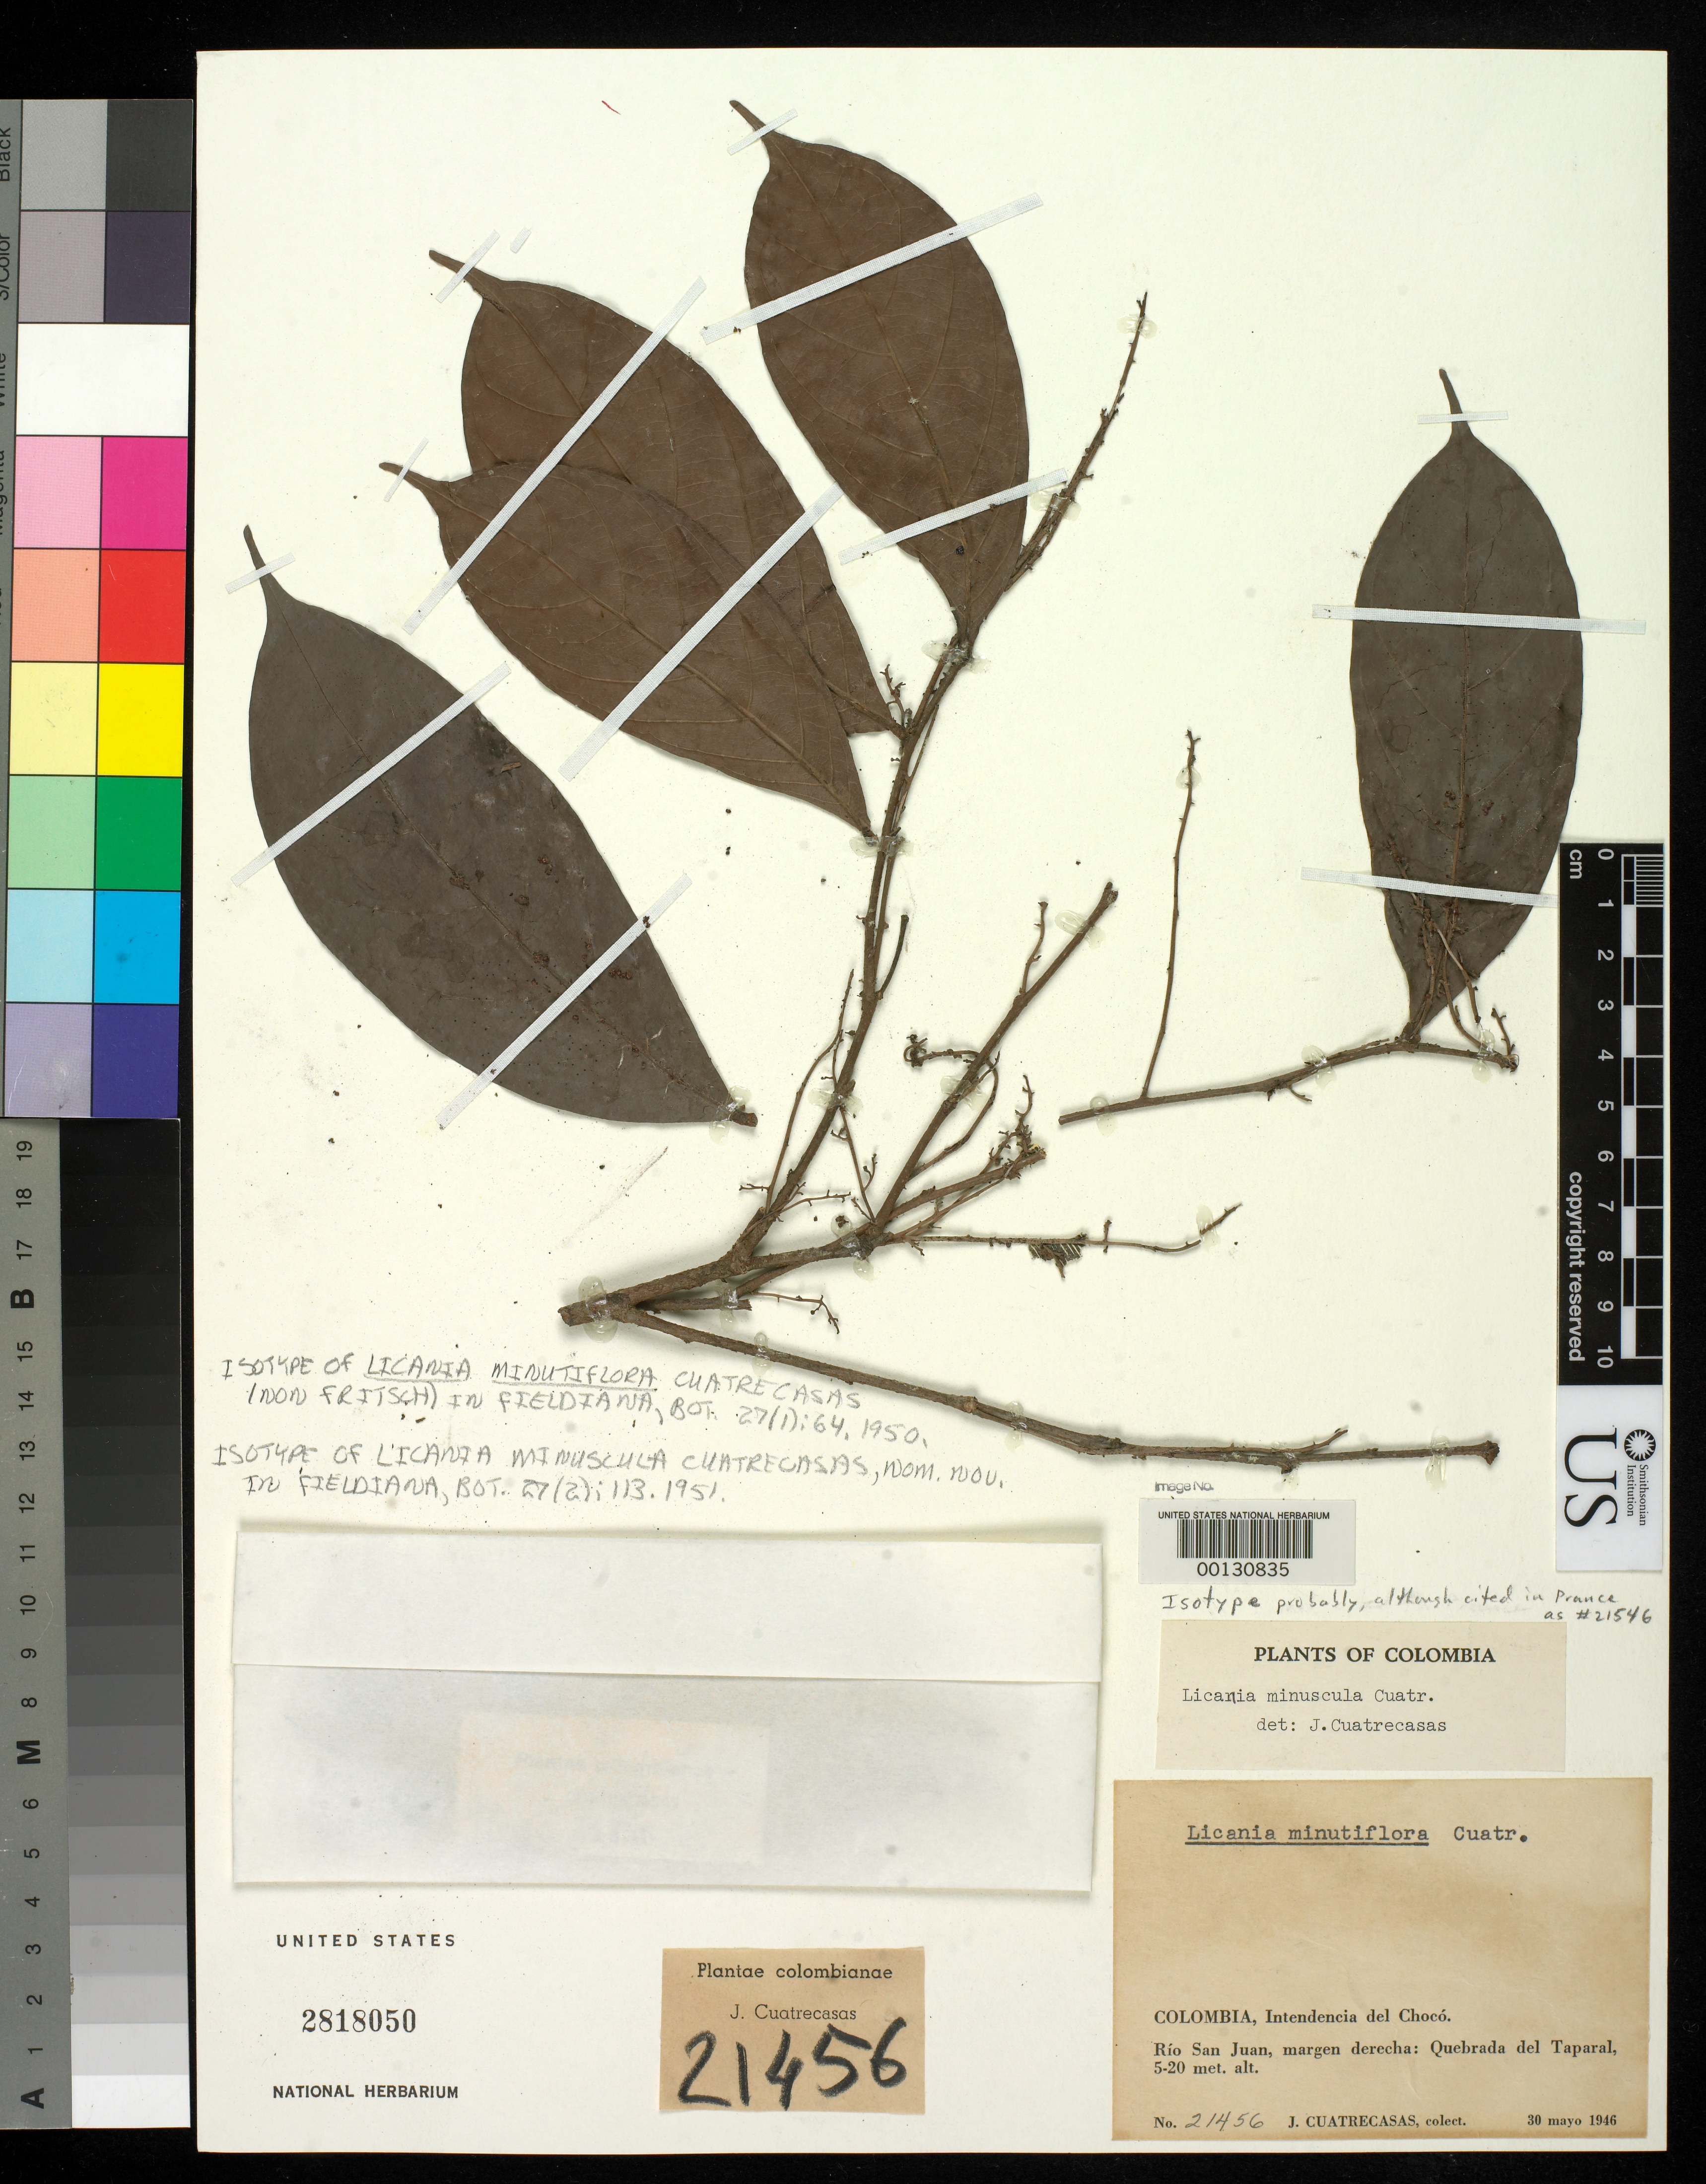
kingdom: Plantae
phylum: Tracheophyta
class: Magnoliopsida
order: Malpighiales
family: Chrysobalanaceae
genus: Licania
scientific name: Licania minutiflora Cuatrec. nom. illeg. hom.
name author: Cuatrec.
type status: Possible Isotype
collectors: J. Cuatrecasas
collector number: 21456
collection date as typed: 30 May 1946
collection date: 1946-05-30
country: Colombia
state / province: Chocó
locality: Intendencia del Chocó. Río San Juan, margen derecha: Quebrada del Taparal.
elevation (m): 5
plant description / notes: Later homonym of Licania minutiflora (Sagot) Fritsch. Renamed as Licania minuscula Cuatrecasas.; Mis-numbered collection? Probably original material but dubiously type material; type collection is 21546 (not 21456) and differs in collection date and locality as well.; Nom. nov. for Licania minutiflora Cuatrecasas, non L. minutiflora (Sagot) Fritsch.; Mis-numbered collection? Probably original material but dubiously type material; type collection is 21546 (not 21456) and differs in collection date and locality as well.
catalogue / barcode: US 2818050